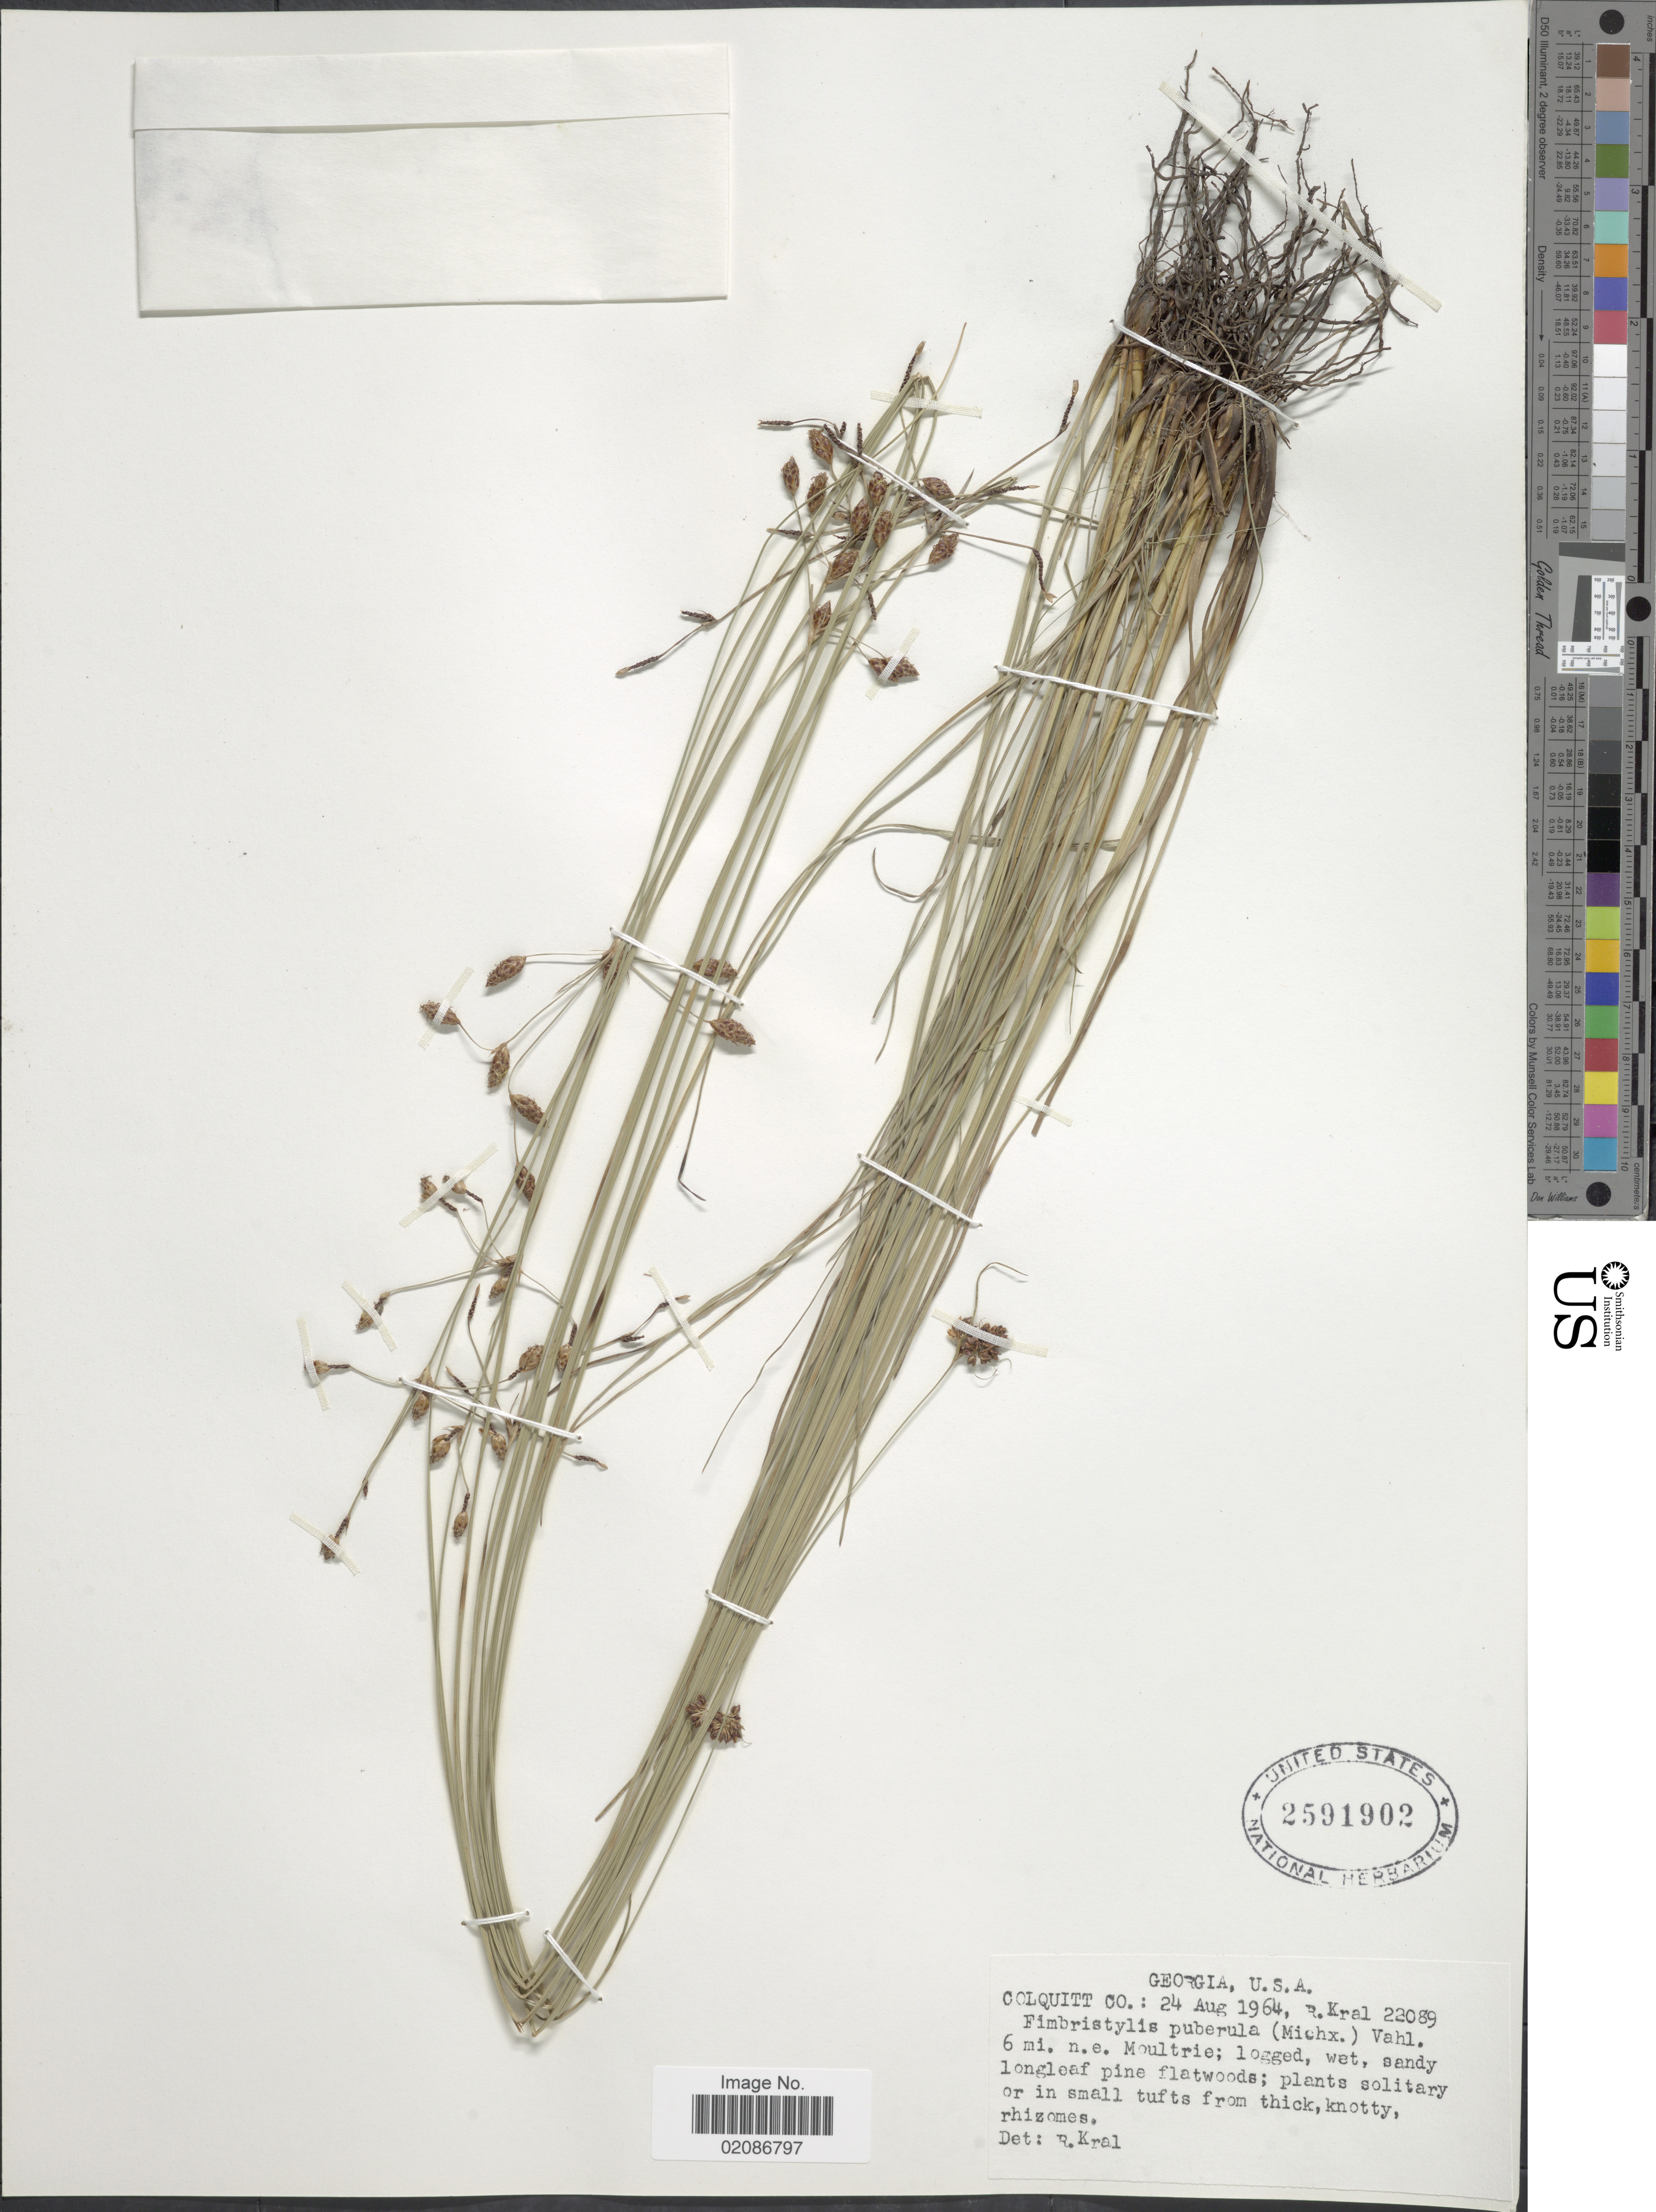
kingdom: Plantae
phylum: Tracheophyta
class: Liliopsida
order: Poales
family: Cyperaceae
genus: Fimbristylis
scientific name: Fimbristylis puberula var. puberula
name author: (Michx.) Vahl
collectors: R. Kral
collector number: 22089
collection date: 1964-08-24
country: United States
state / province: Georgia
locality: Colquitt Co.: 6 ,o. n.e. Moultrie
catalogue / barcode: US 2591902